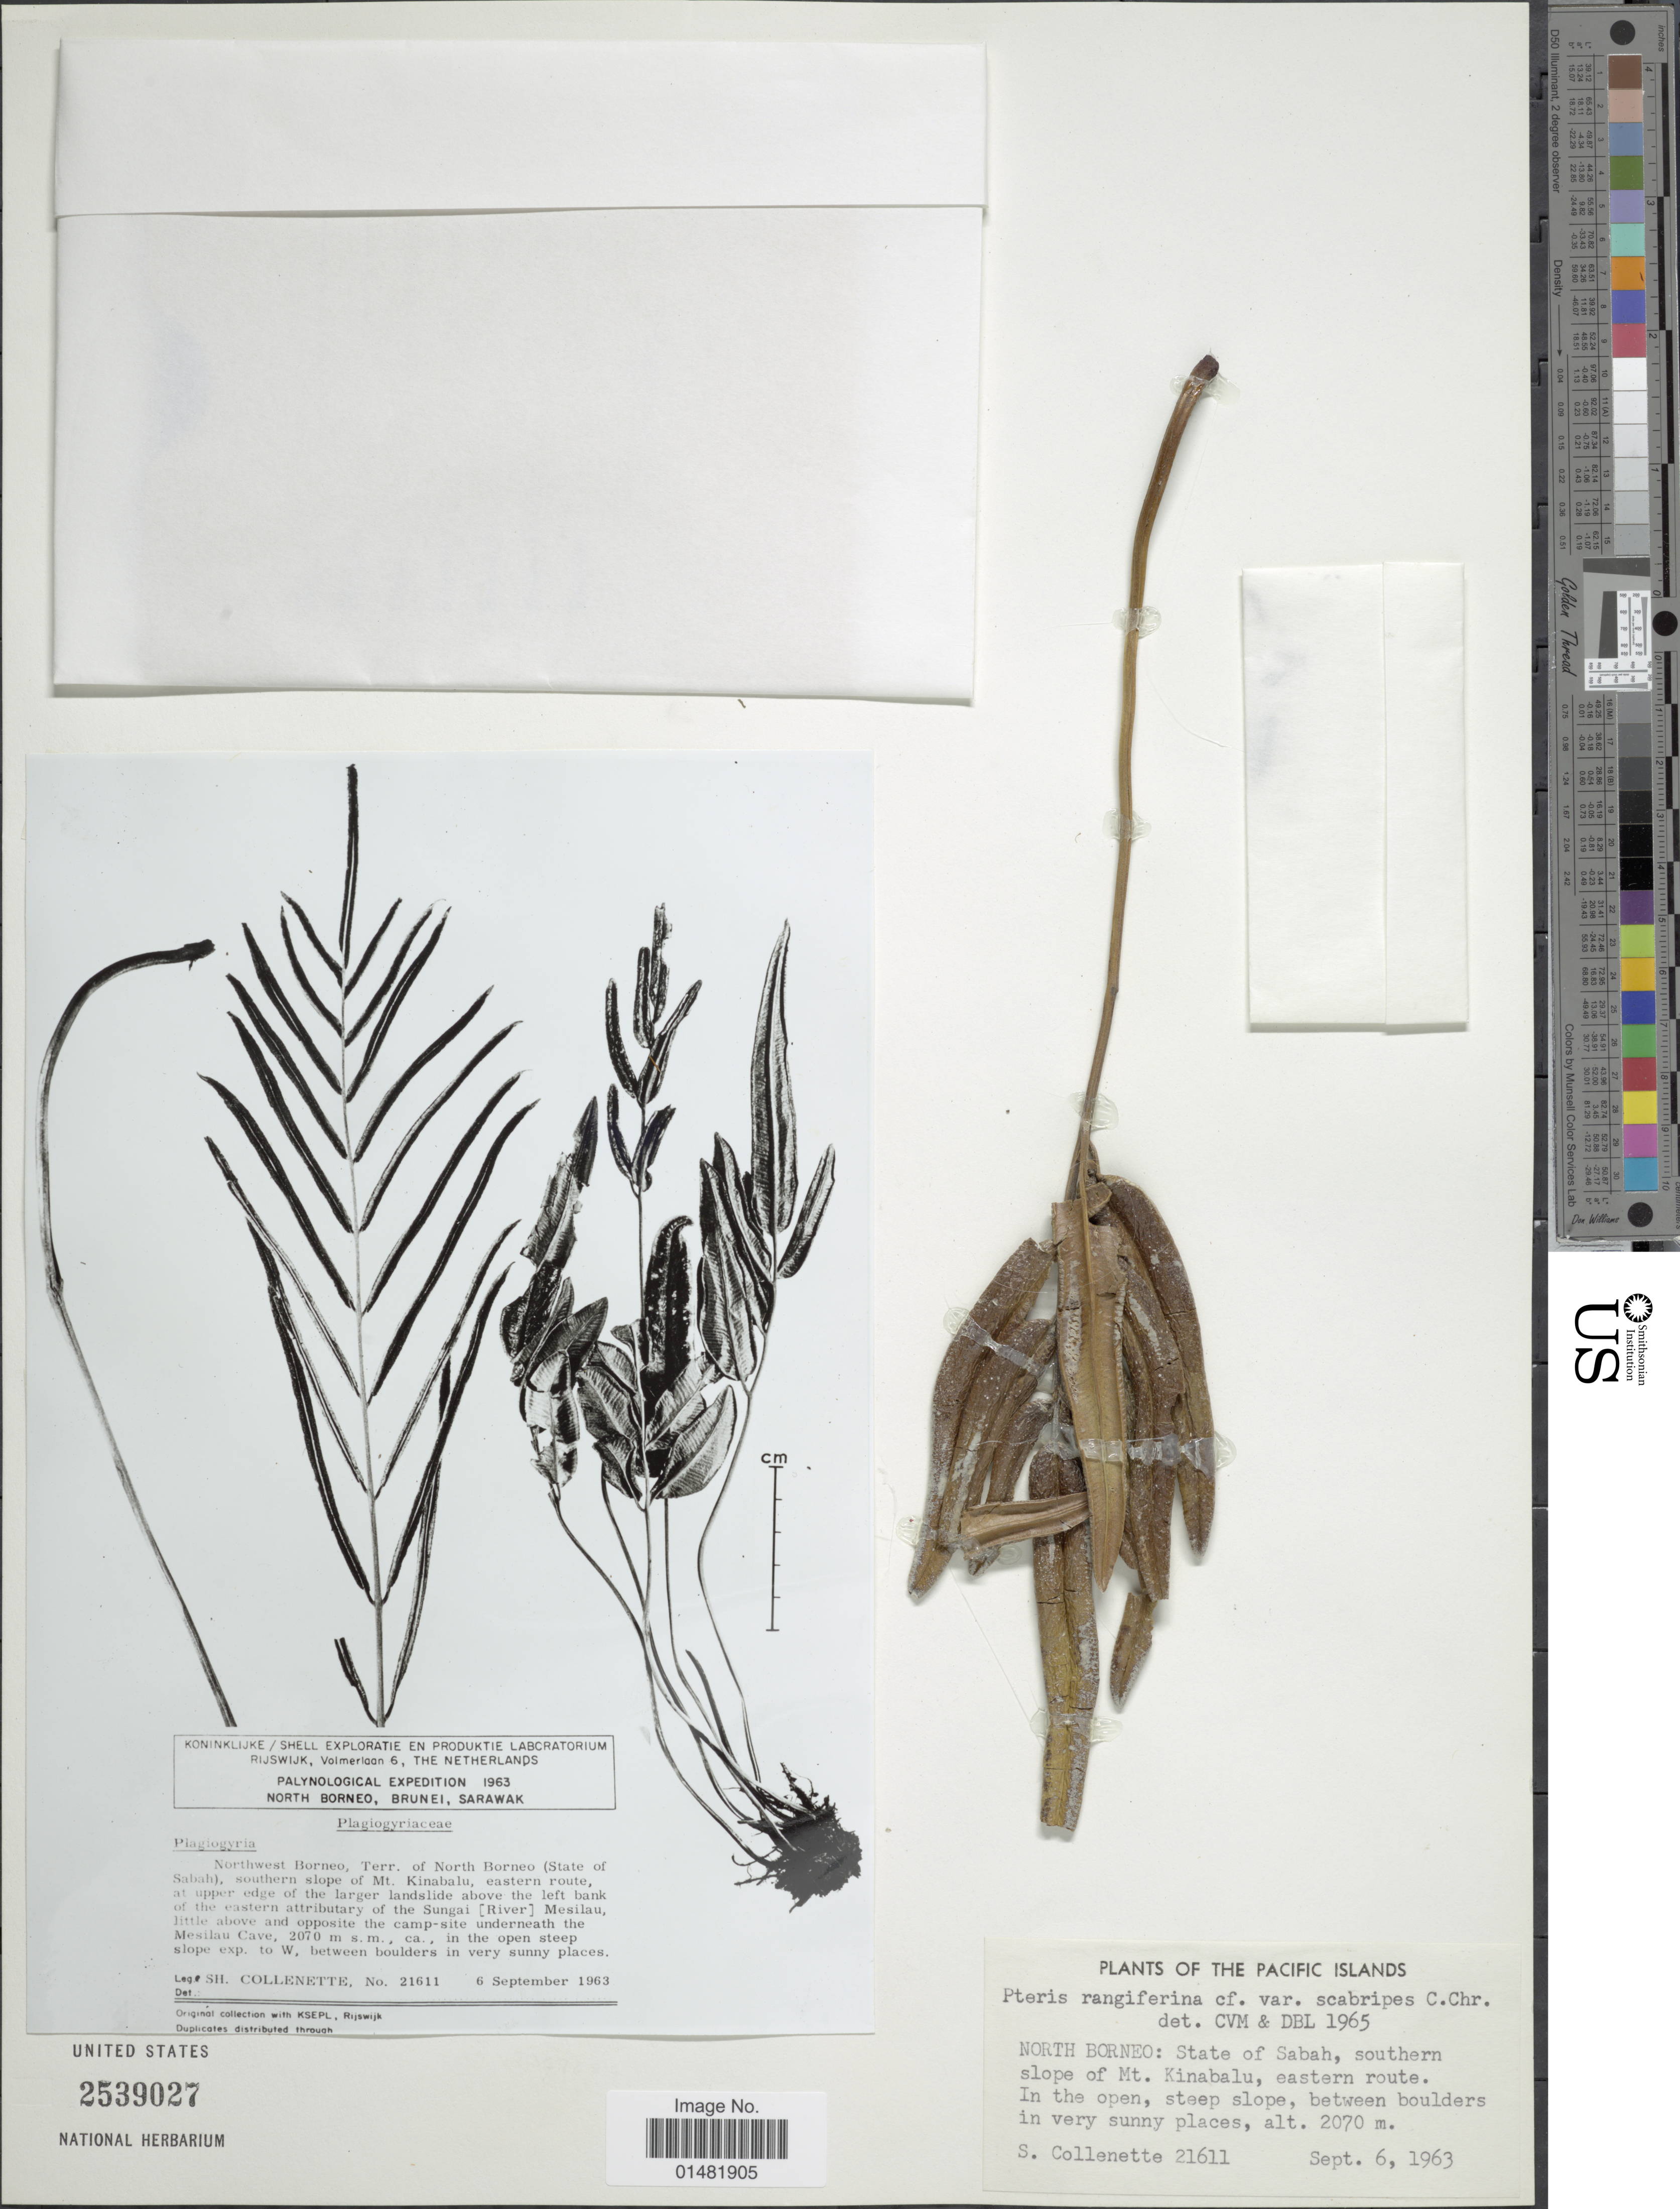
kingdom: Plantae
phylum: Tracheophyta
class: Polypodiopsida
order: Polypodiales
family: Pteridaceae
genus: Pteris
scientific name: Pteris rangiferina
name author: C. Presl ex Miq.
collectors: S. Collenette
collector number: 21611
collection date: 1963-09-06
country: Malaysia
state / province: Sabah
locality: Pacific Islands, North Borneo: southern slope of Mt. Kinabalu, eastern route.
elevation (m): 2070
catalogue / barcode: US 2539027